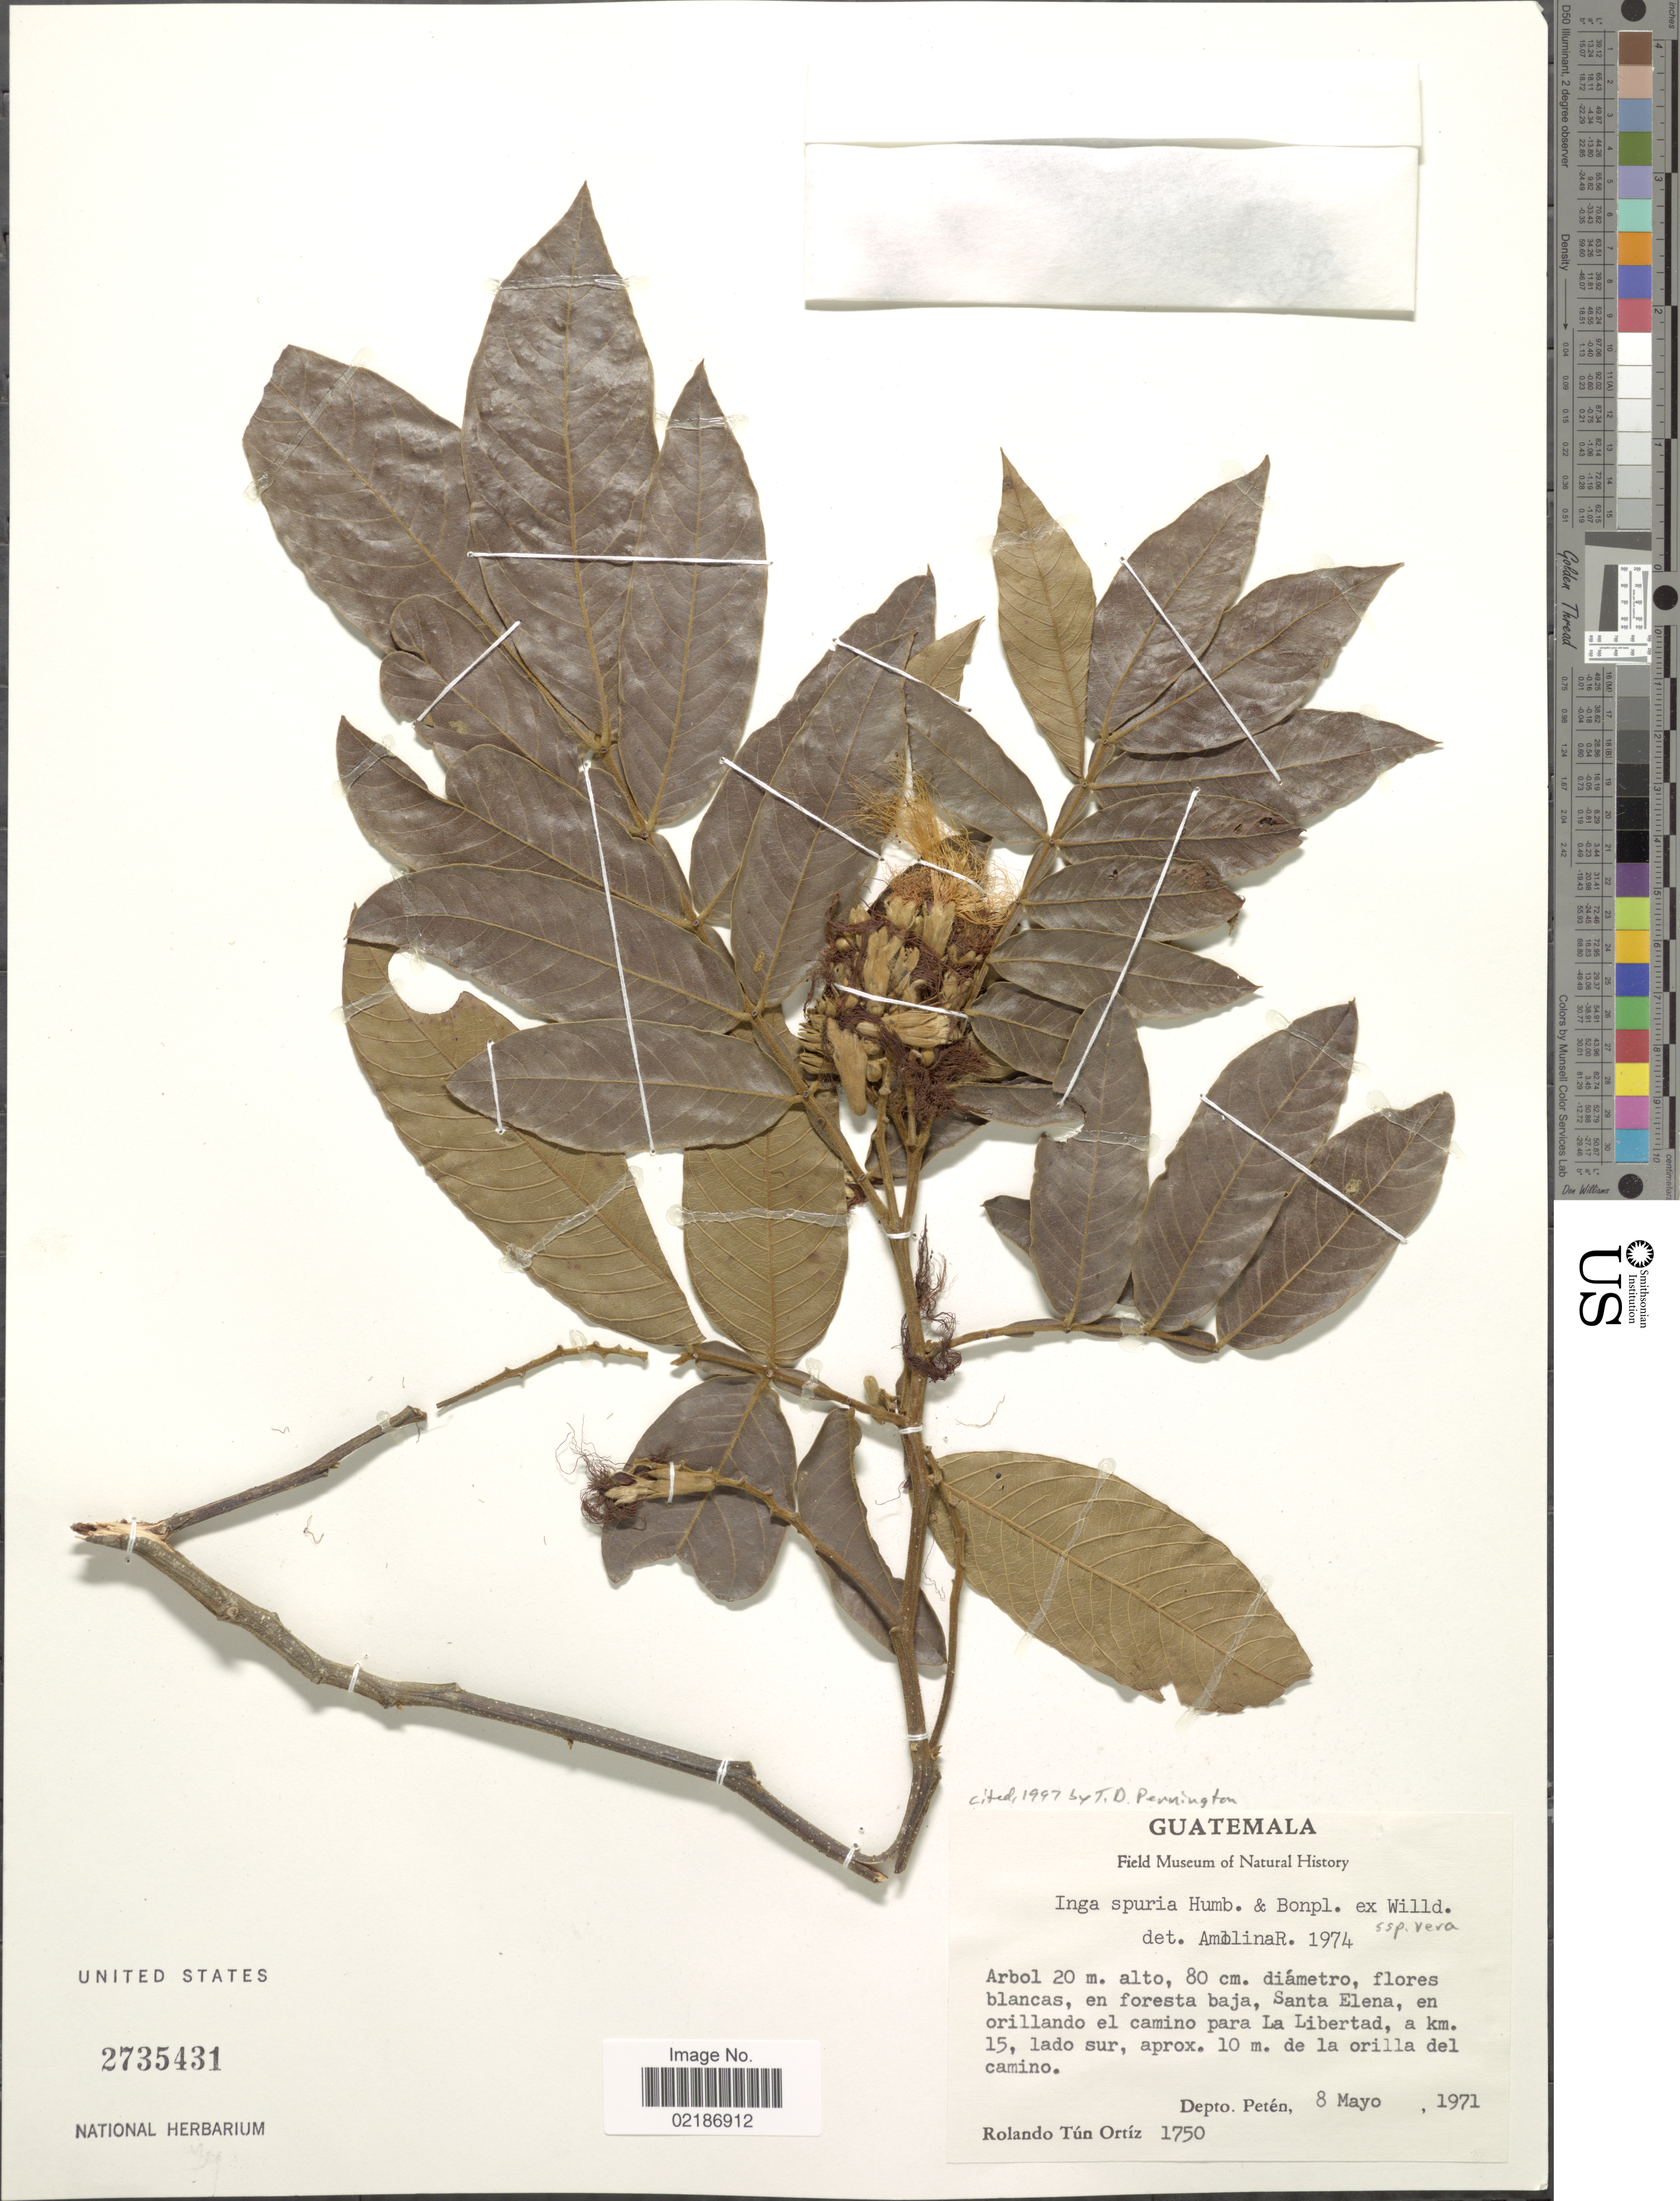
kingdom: Plantae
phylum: Tracheophyta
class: Magnoliopsida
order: Fabales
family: Fabaceae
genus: Inga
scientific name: Inga vera subsp. vera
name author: Willd.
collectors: R. T. Ortíz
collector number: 1750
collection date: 1971-05-08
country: Guatemala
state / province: El Petén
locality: Santa Elena, en orillando el camino para La Libertad, a km 15, lado sur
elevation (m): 10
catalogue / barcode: US 2735431